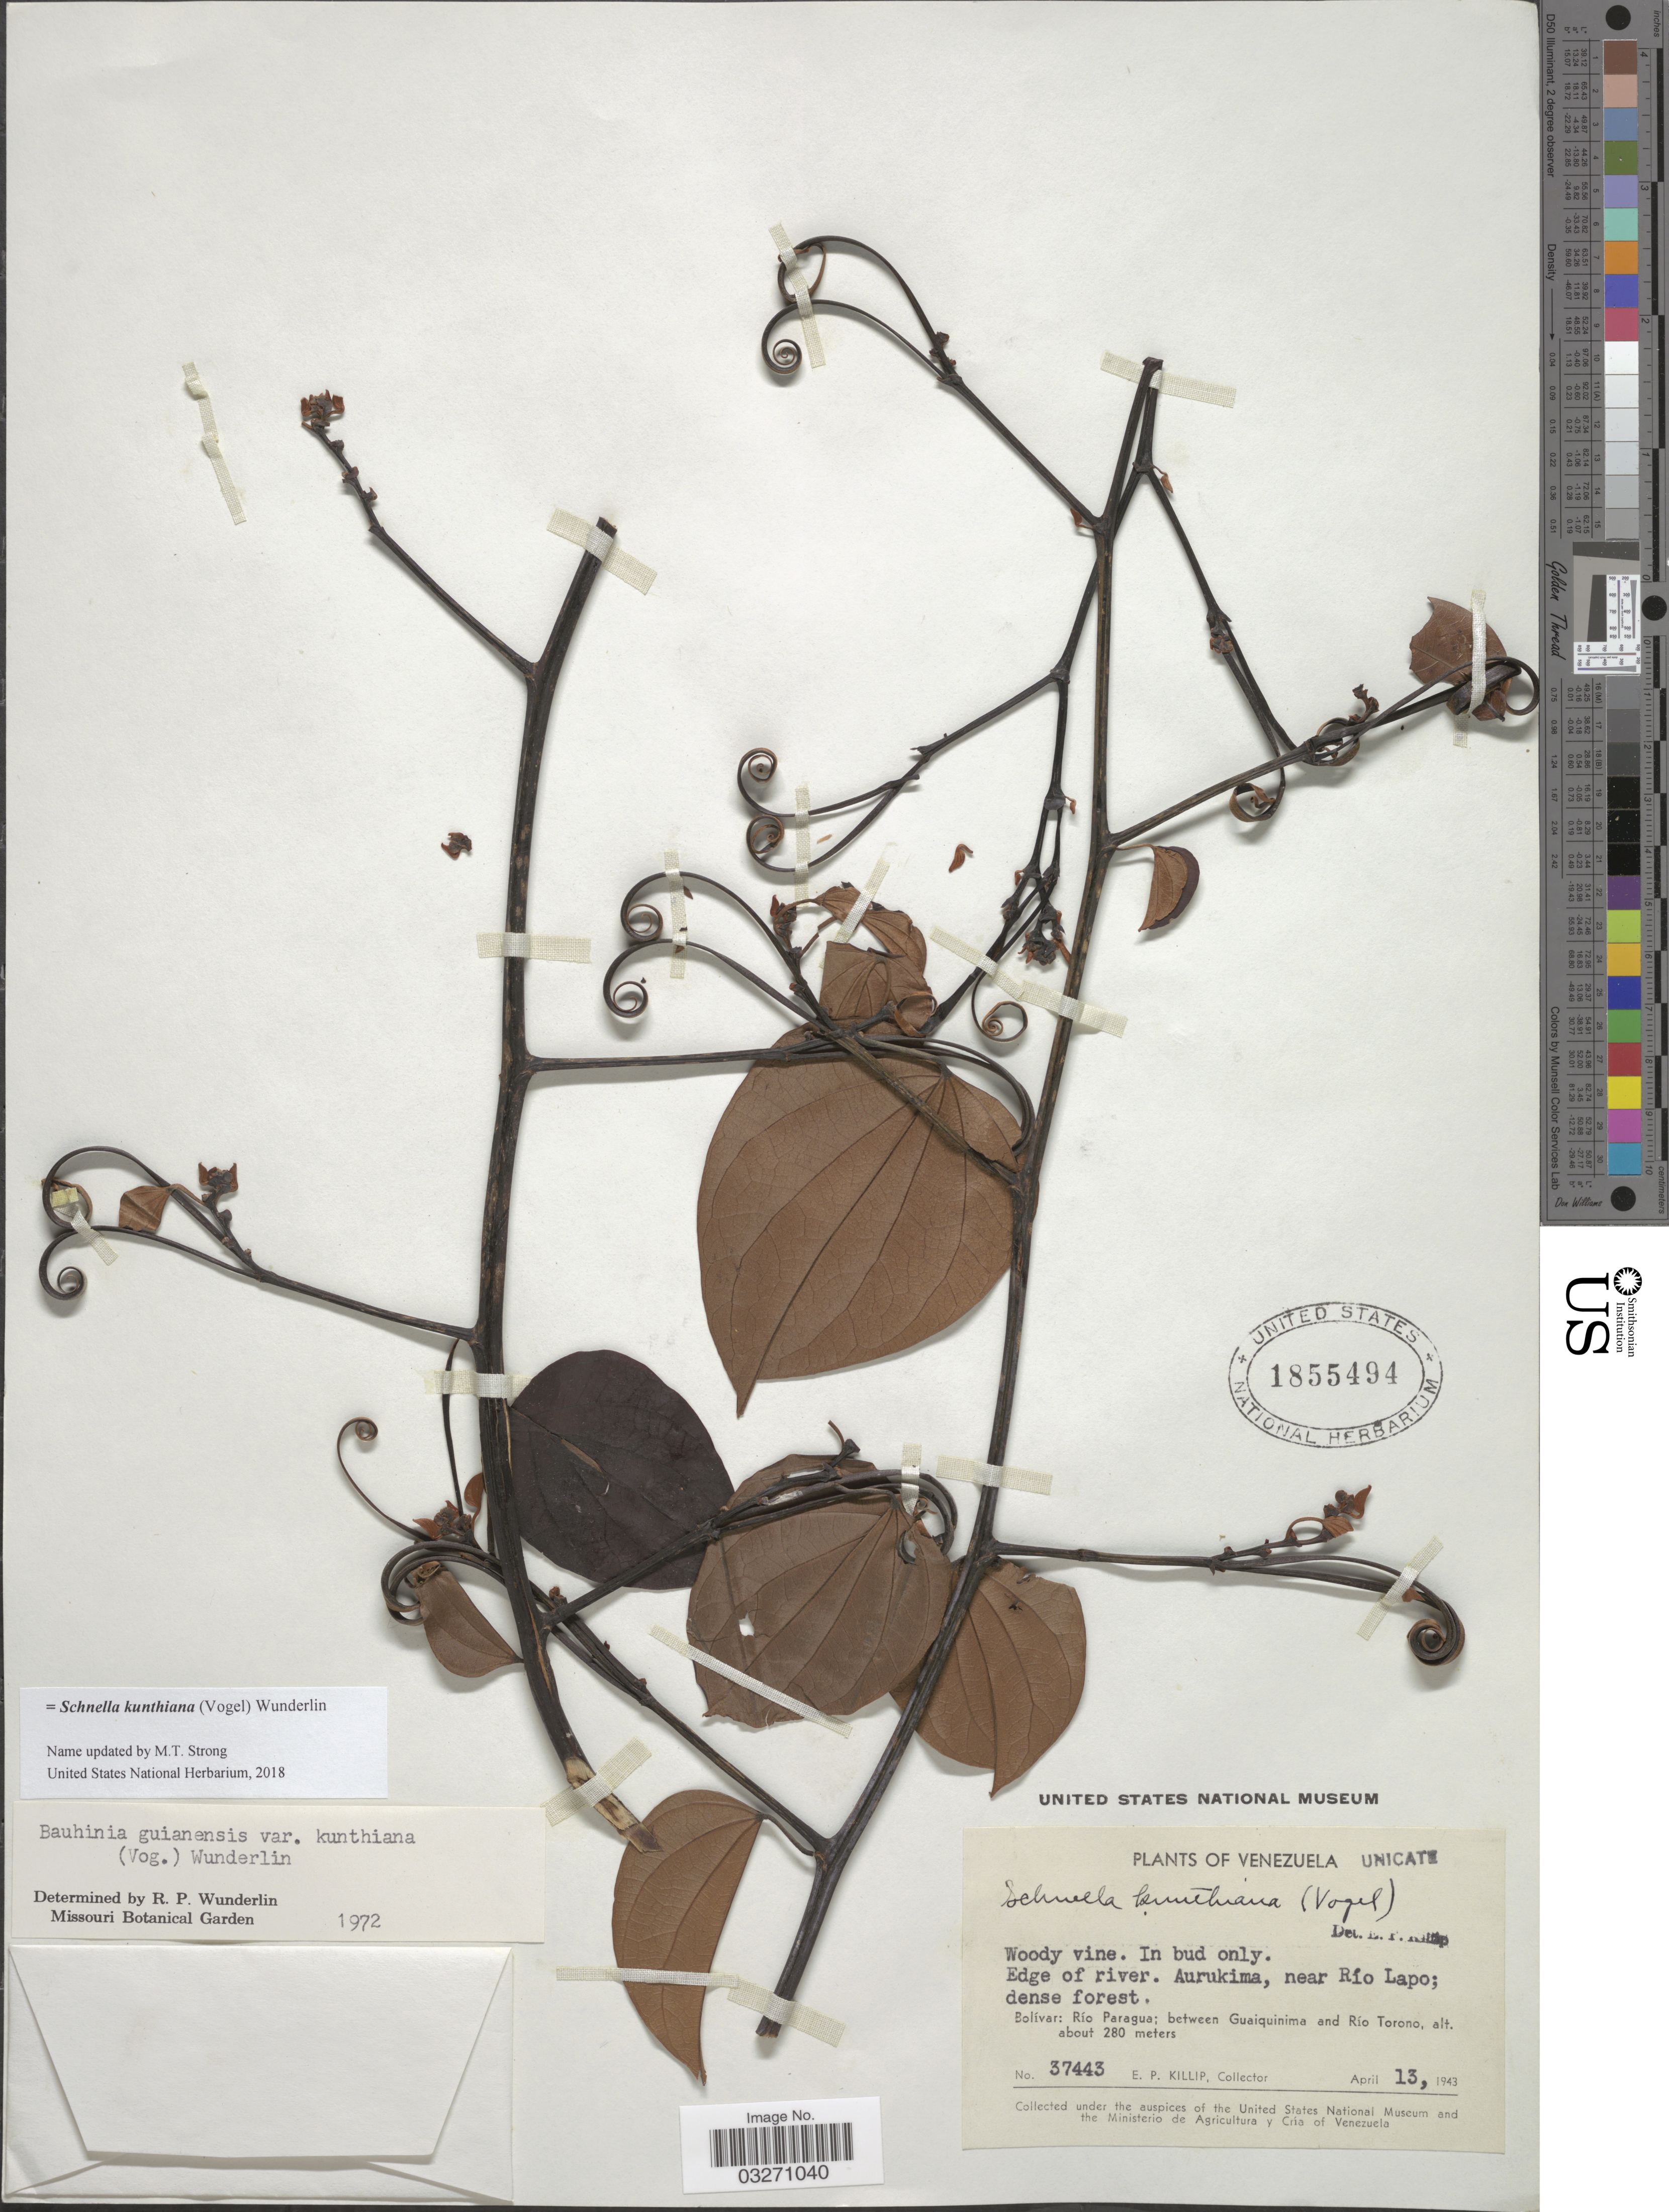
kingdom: Plantae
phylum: Tracheophyta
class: Magnoliopsida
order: Fabales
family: Fabaceae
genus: Schnella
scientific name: Schnella kunthiana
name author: (Vogel) Wunderlin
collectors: E. P. Killip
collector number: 37443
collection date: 1943-04-13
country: Venezuela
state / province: Bolivar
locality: Aurukima, near Río Lapo; Río Paragua; between Guaiquinima and Río Torono.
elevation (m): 280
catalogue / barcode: US 1855494